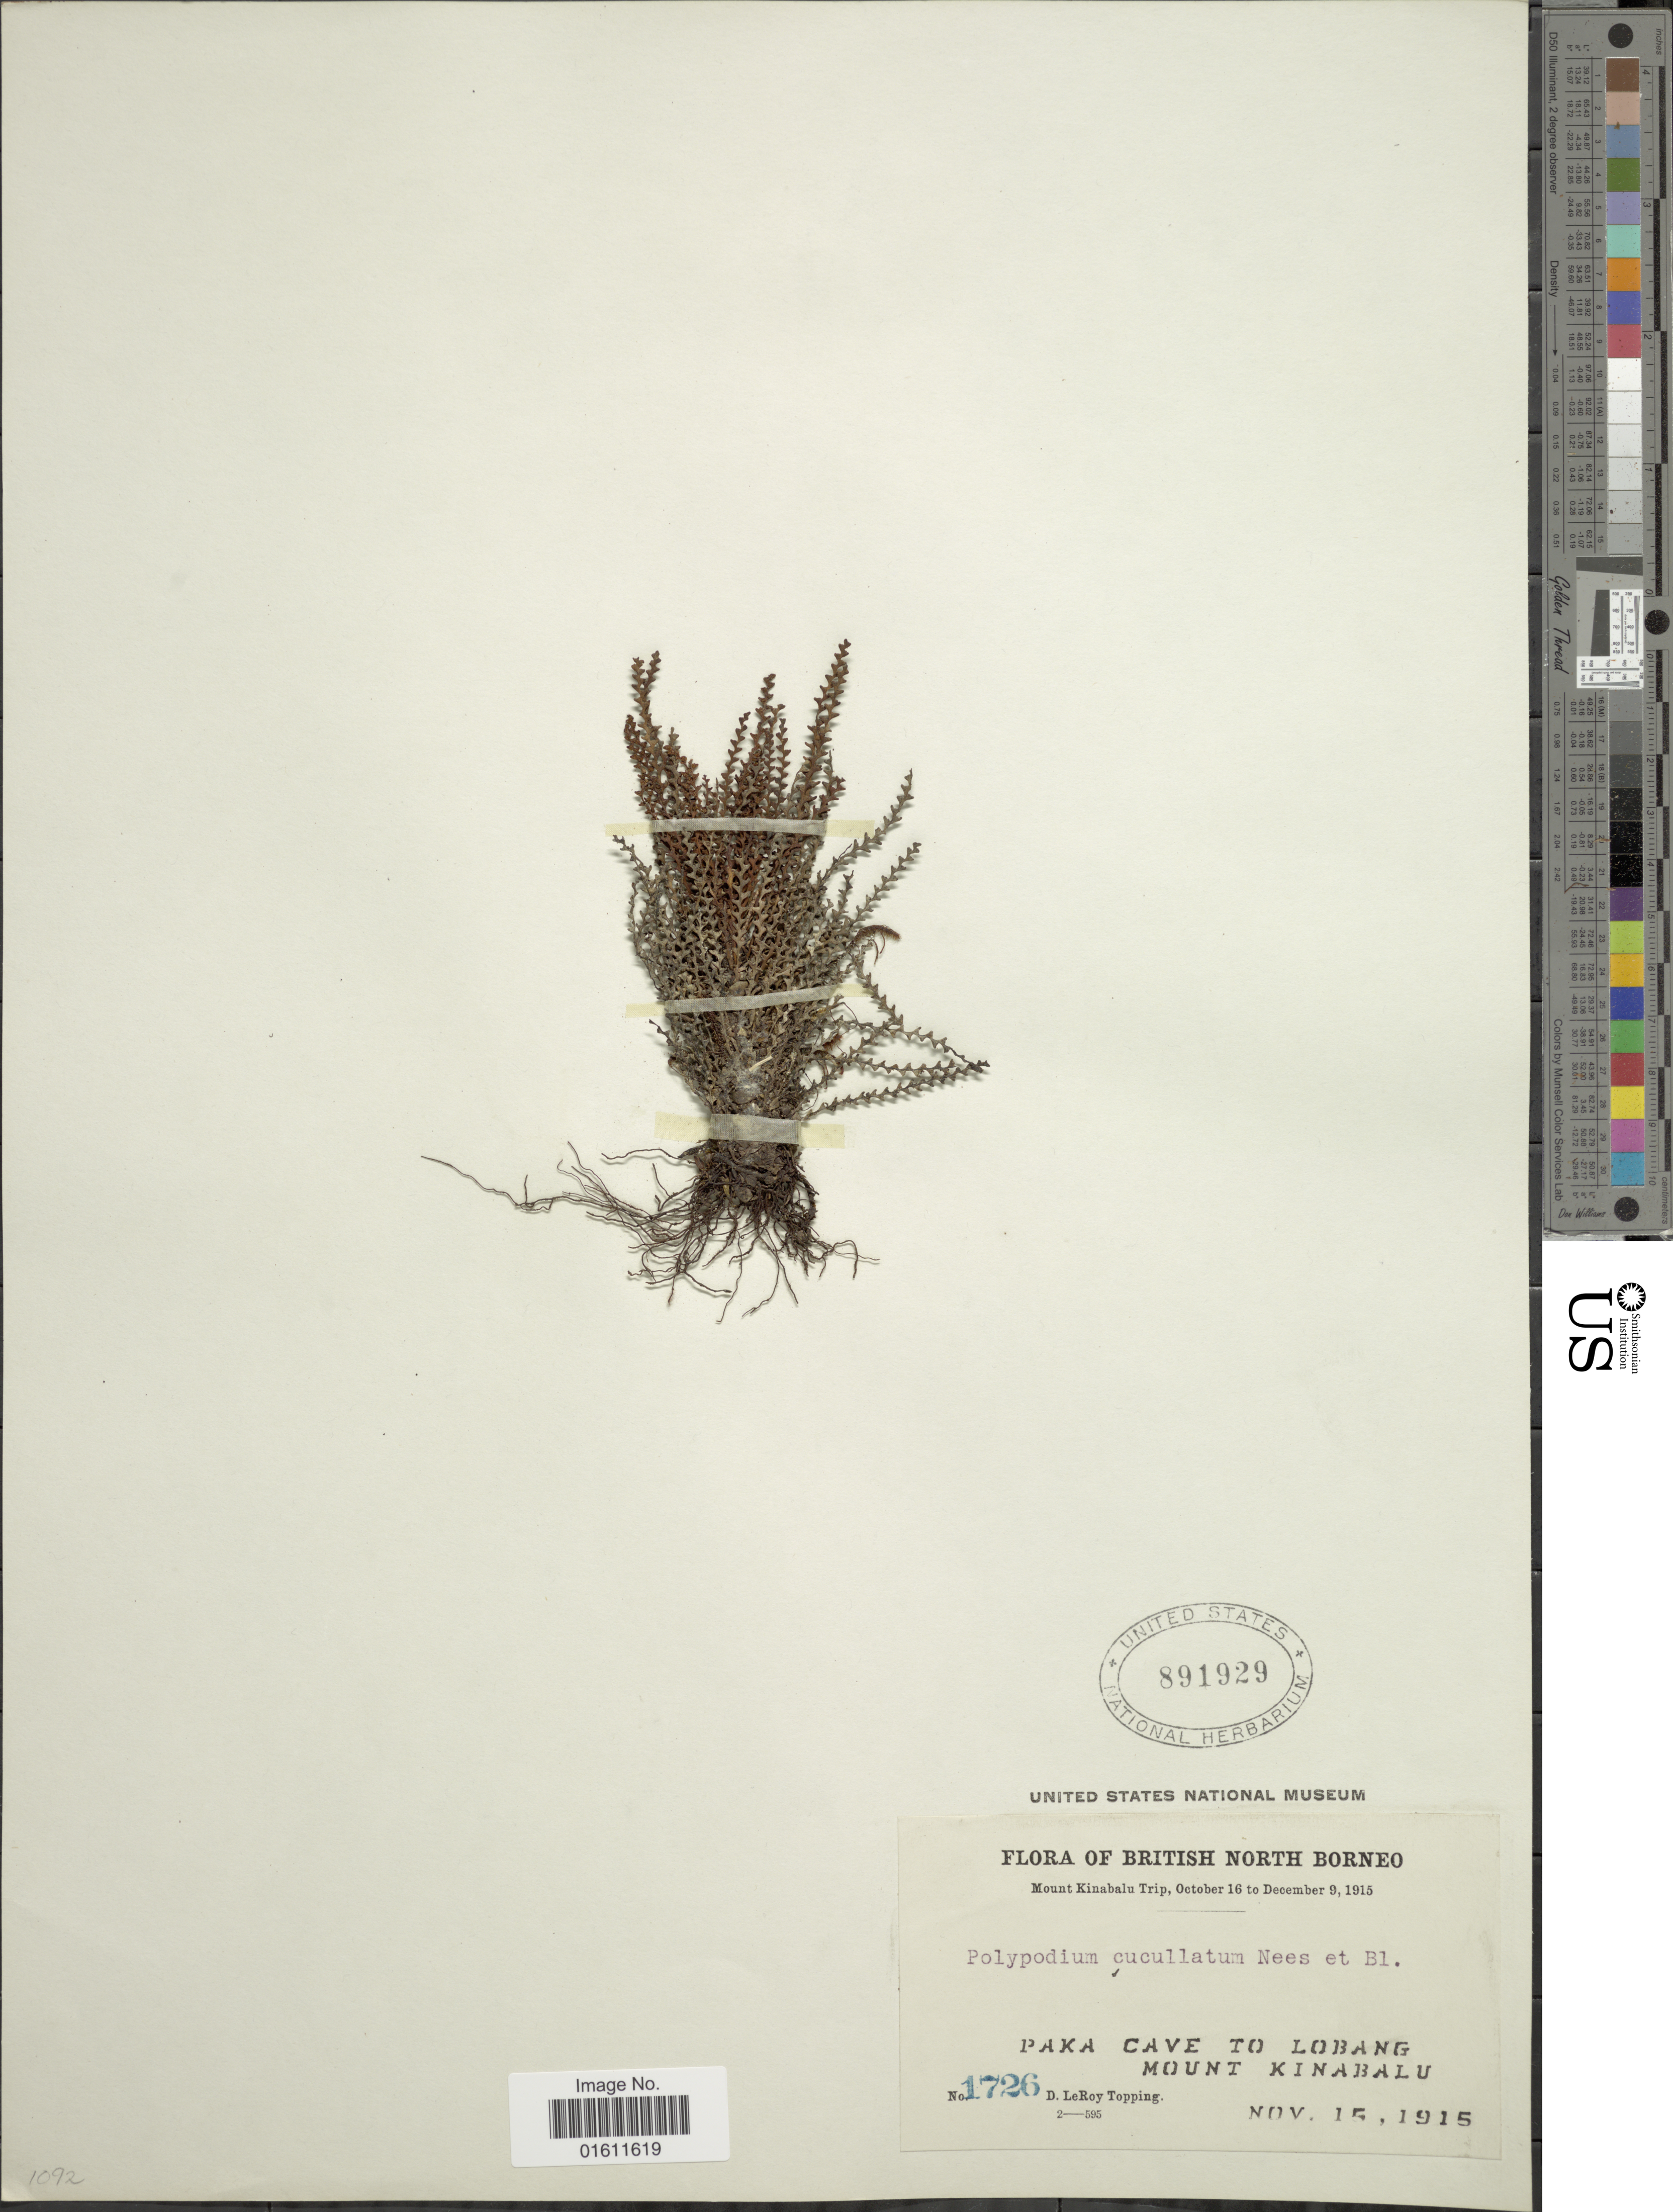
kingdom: Plantae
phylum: Tracheophyta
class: Polypodiopsida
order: Polypodiales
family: Polypodiaceae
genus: Prosaptia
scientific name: Prosaptia cucullatus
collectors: D. L. Topping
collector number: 1726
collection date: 1915-11-15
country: Malaysia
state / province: Sabah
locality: Mount Kinabalu, British North Borneo, Paka Cave to Lobang.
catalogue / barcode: US 891929